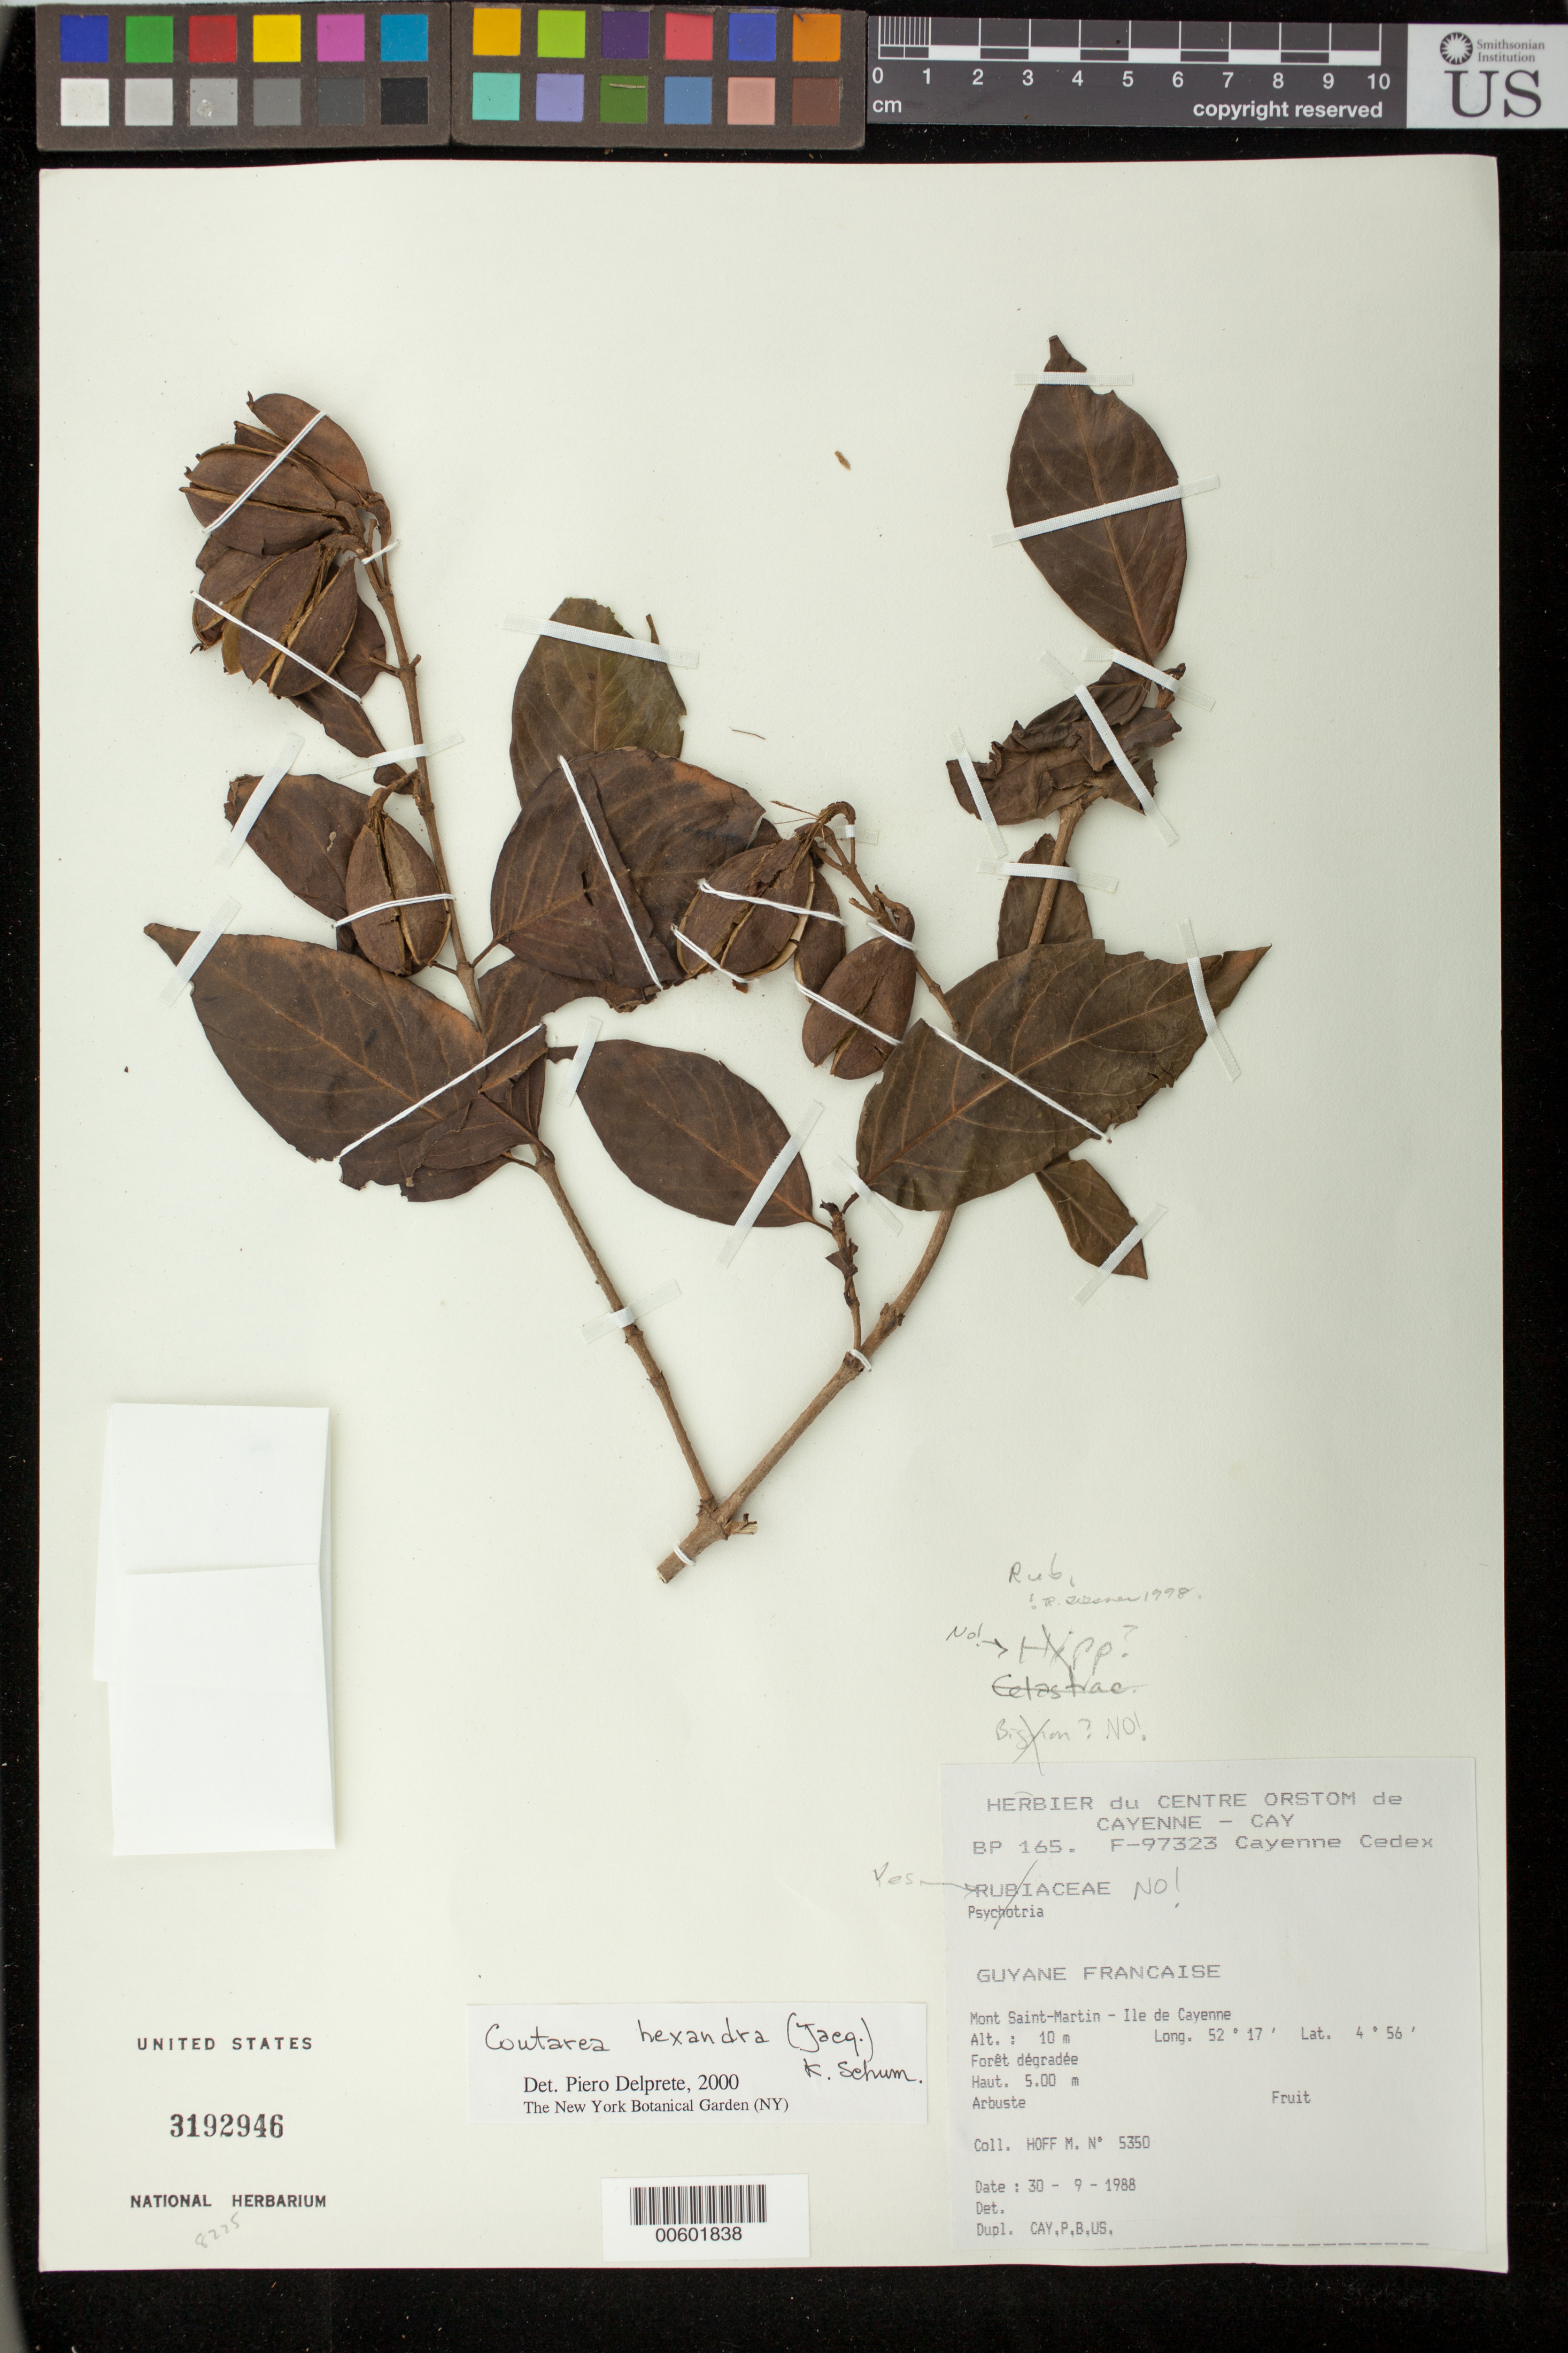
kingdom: Plantae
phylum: Tracheophyta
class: Magnoliopsida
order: Gentianales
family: Rubiaceae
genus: Coutarea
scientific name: Coutarea hexandra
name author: (Jacq.) K. Schum.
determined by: Delprete, P. G., Herb. de Guyane Cay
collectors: M. Hoff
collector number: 5350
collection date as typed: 30-Sep-88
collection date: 1988-09-30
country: French Guiana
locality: Mont Saint-Martin, Ile de Cayenne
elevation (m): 10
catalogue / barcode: US 3192946